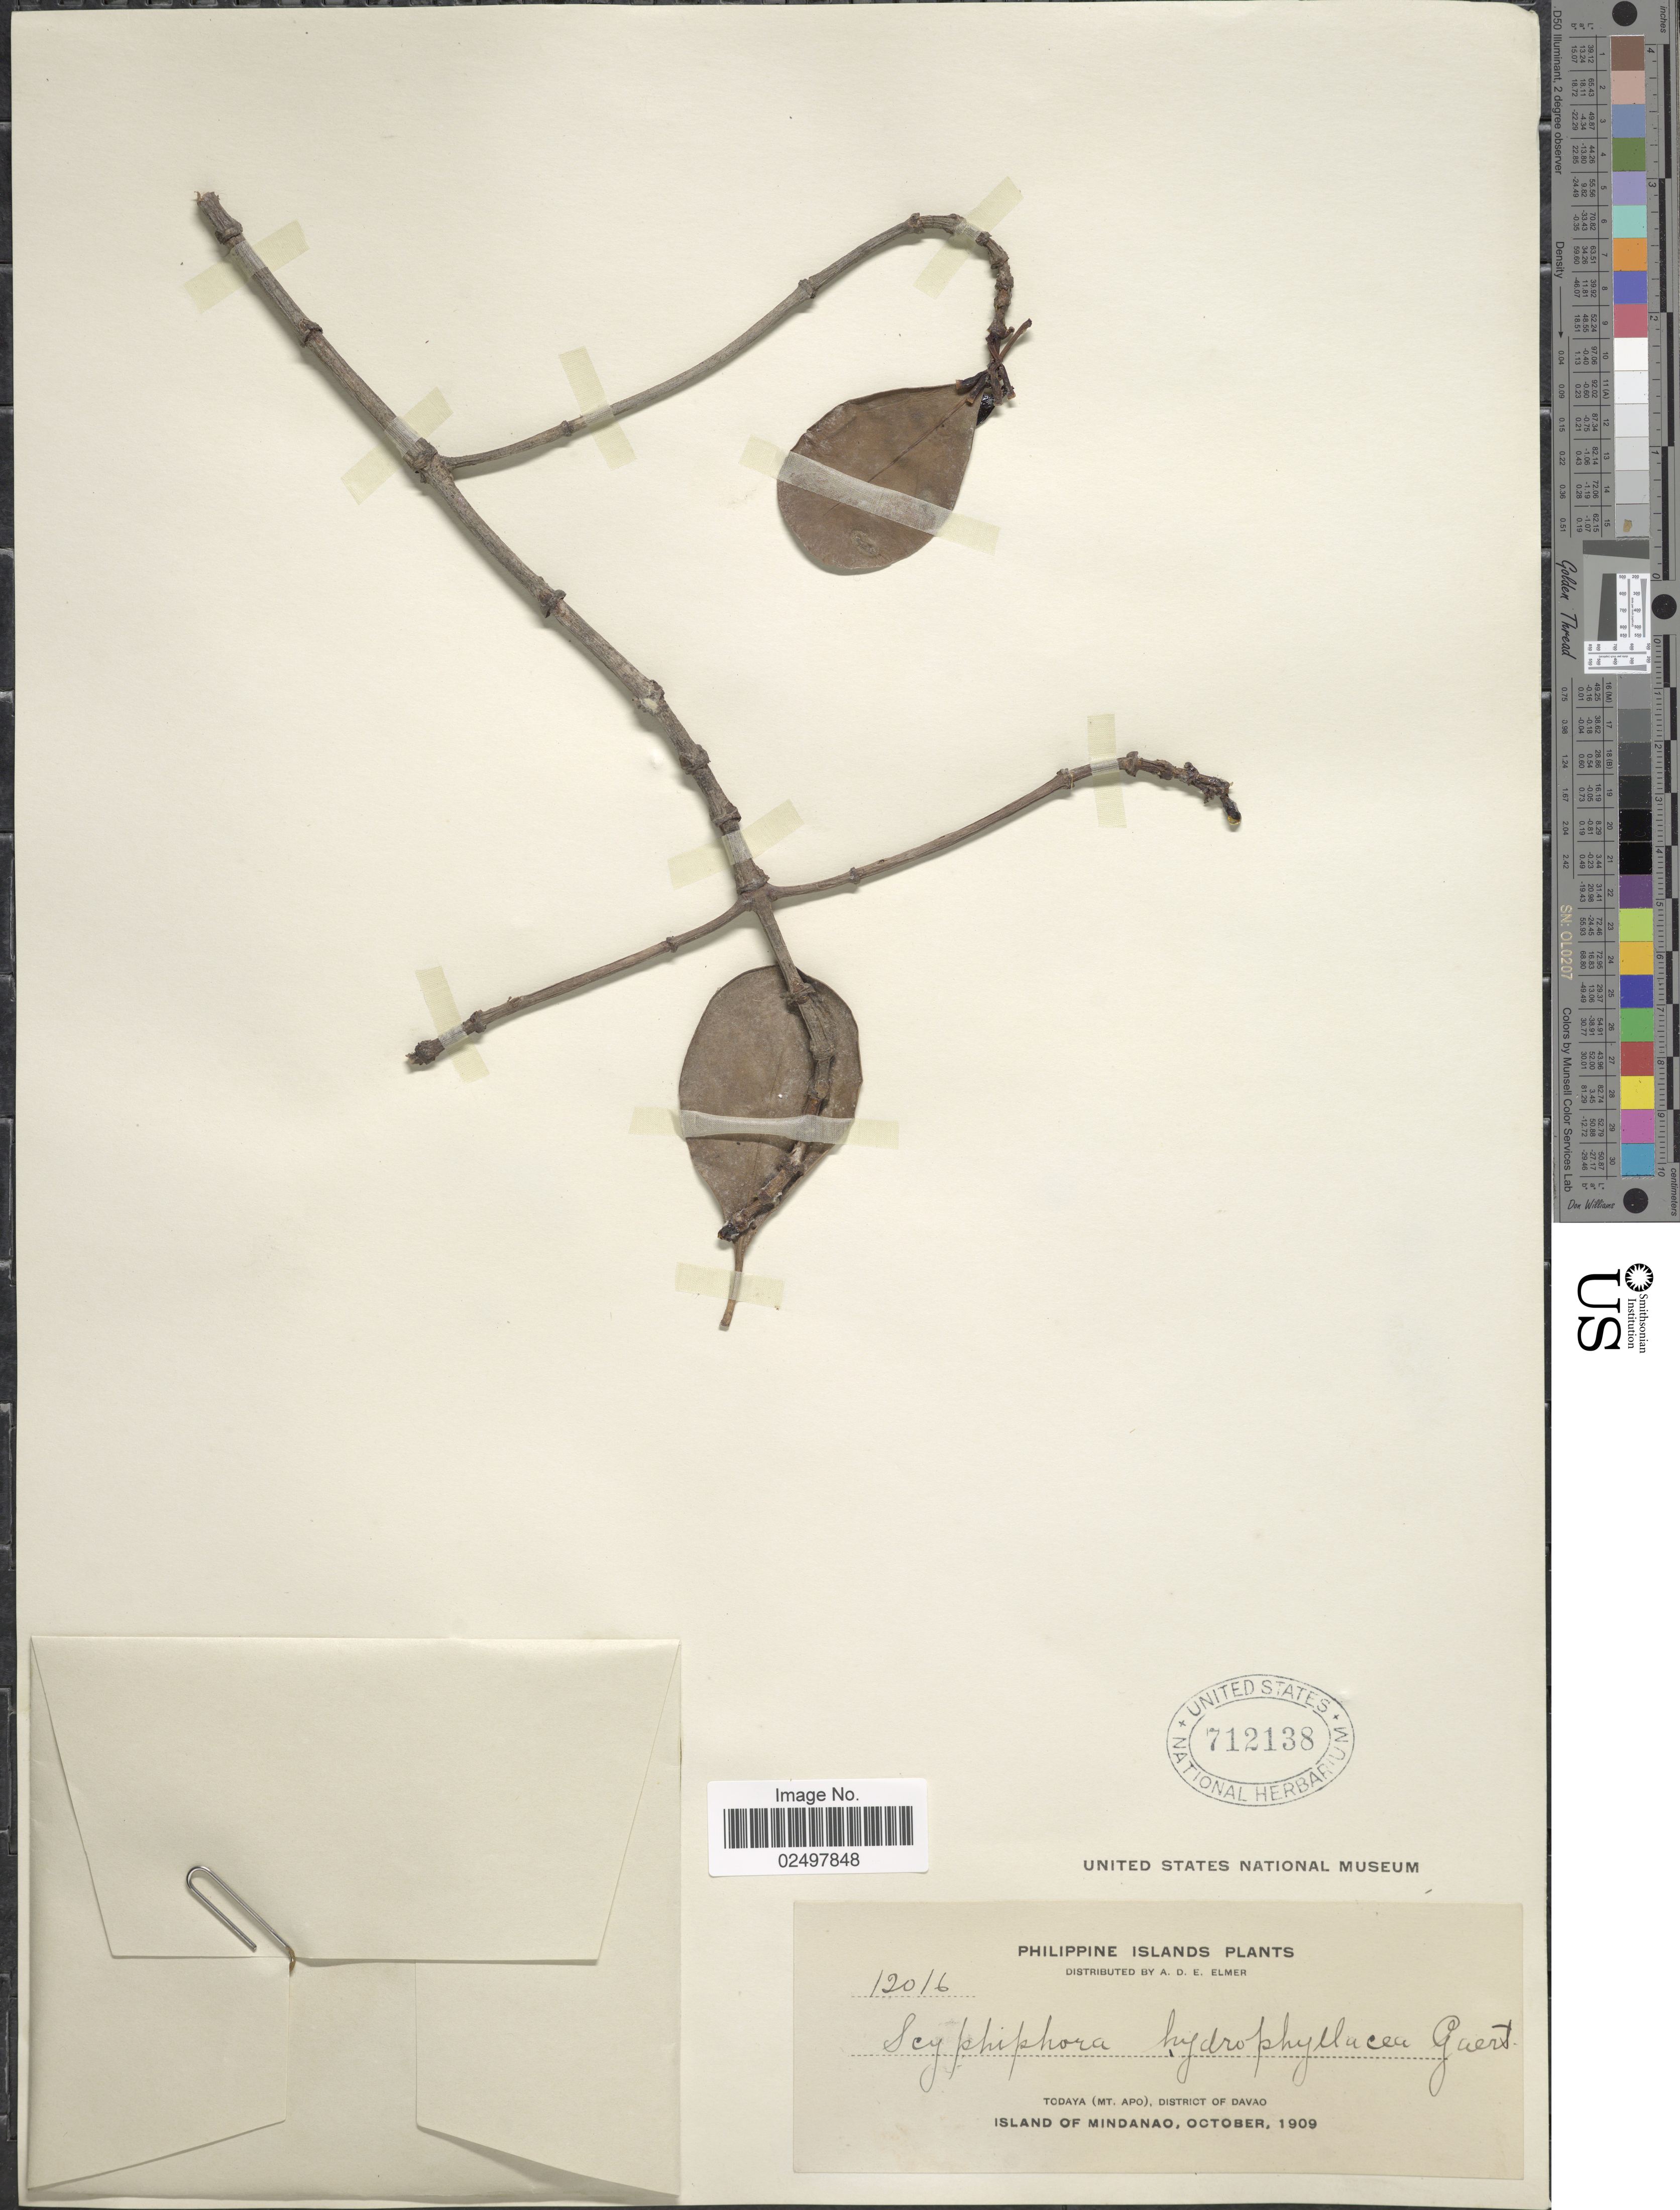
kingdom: Plantae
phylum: Tracheophyta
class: Magnoliopsida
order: Gentianales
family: Rubiaceae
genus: Scyphiphora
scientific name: Scyphiphora hydrophyllacea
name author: Gaertn.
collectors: A. D. E. Elmer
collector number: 12016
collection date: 1909-10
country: Philippines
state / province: Davao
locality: Philippine Islands, Todaya (Mt. Apo), District of Davao, Island of Mindanao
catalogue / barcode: US 712138